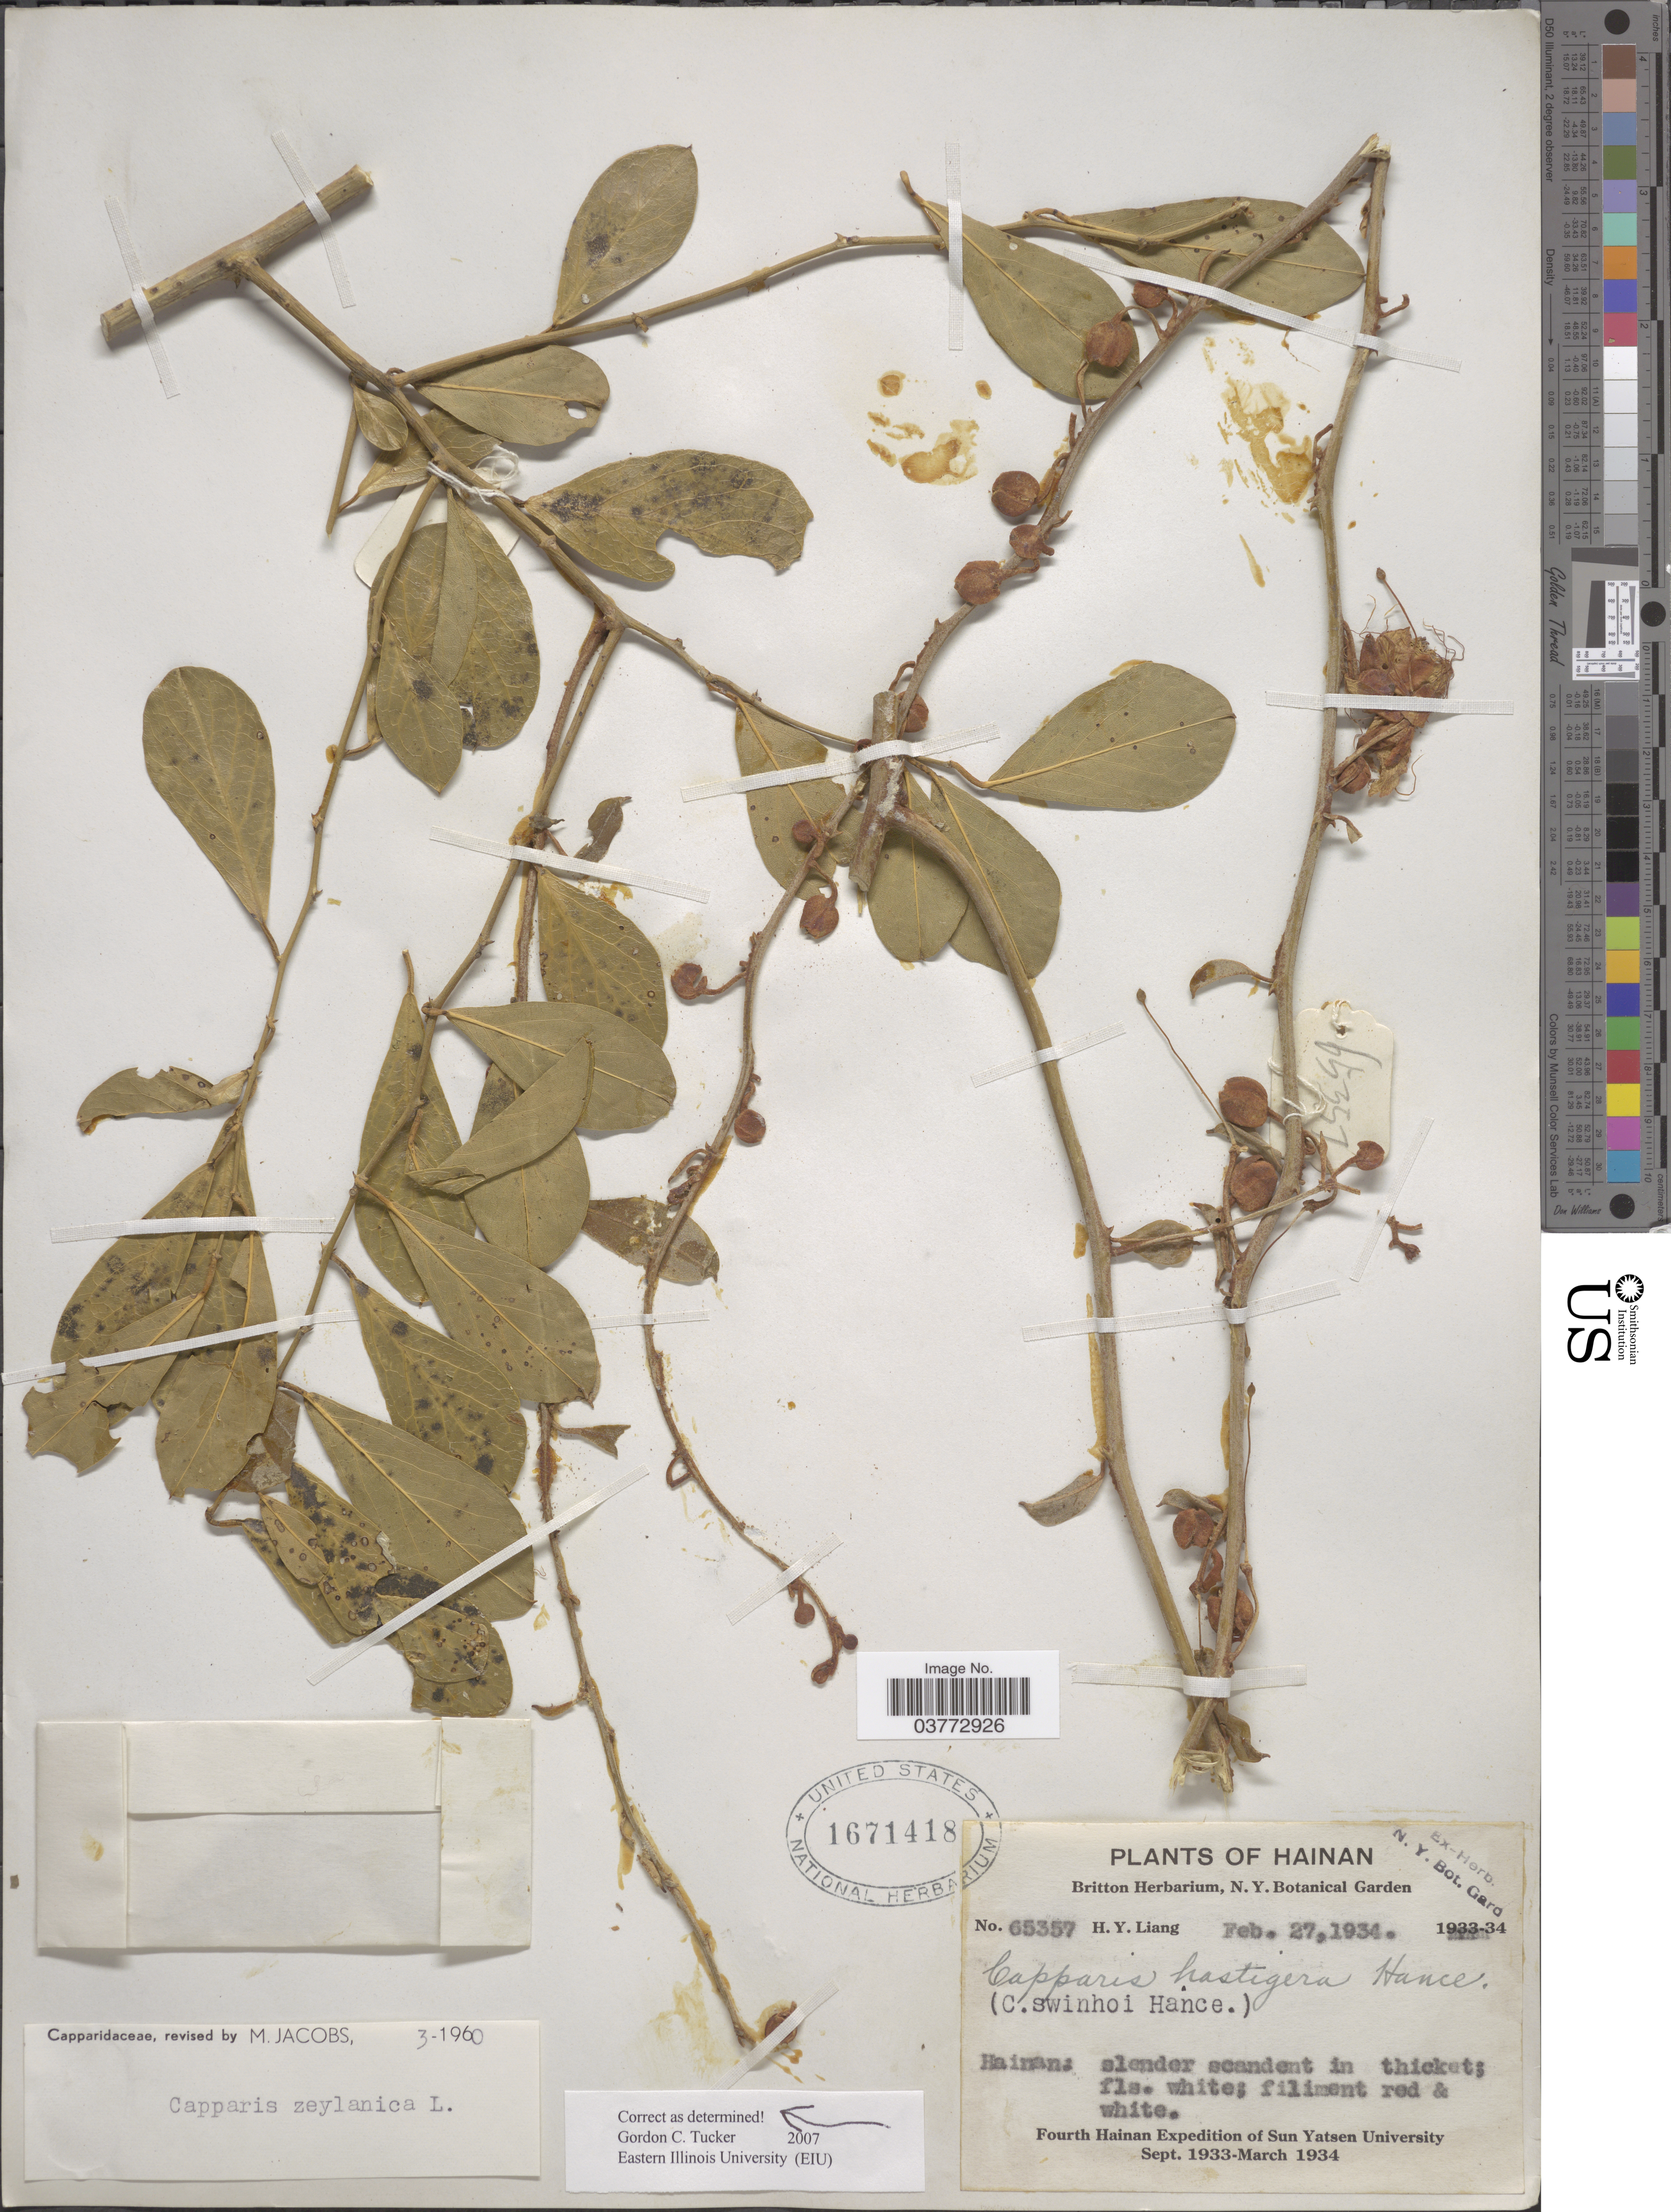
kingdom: Plantae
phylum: Tracheophyta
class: Magnoliopsida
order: Brassicales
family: Capparaceae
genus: Capparis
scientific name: Capparis zeylanica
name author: L.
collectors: H. Y. Liang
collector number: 65357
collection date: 1934-02-27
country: China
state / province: Hainan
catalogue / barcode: US 1671418